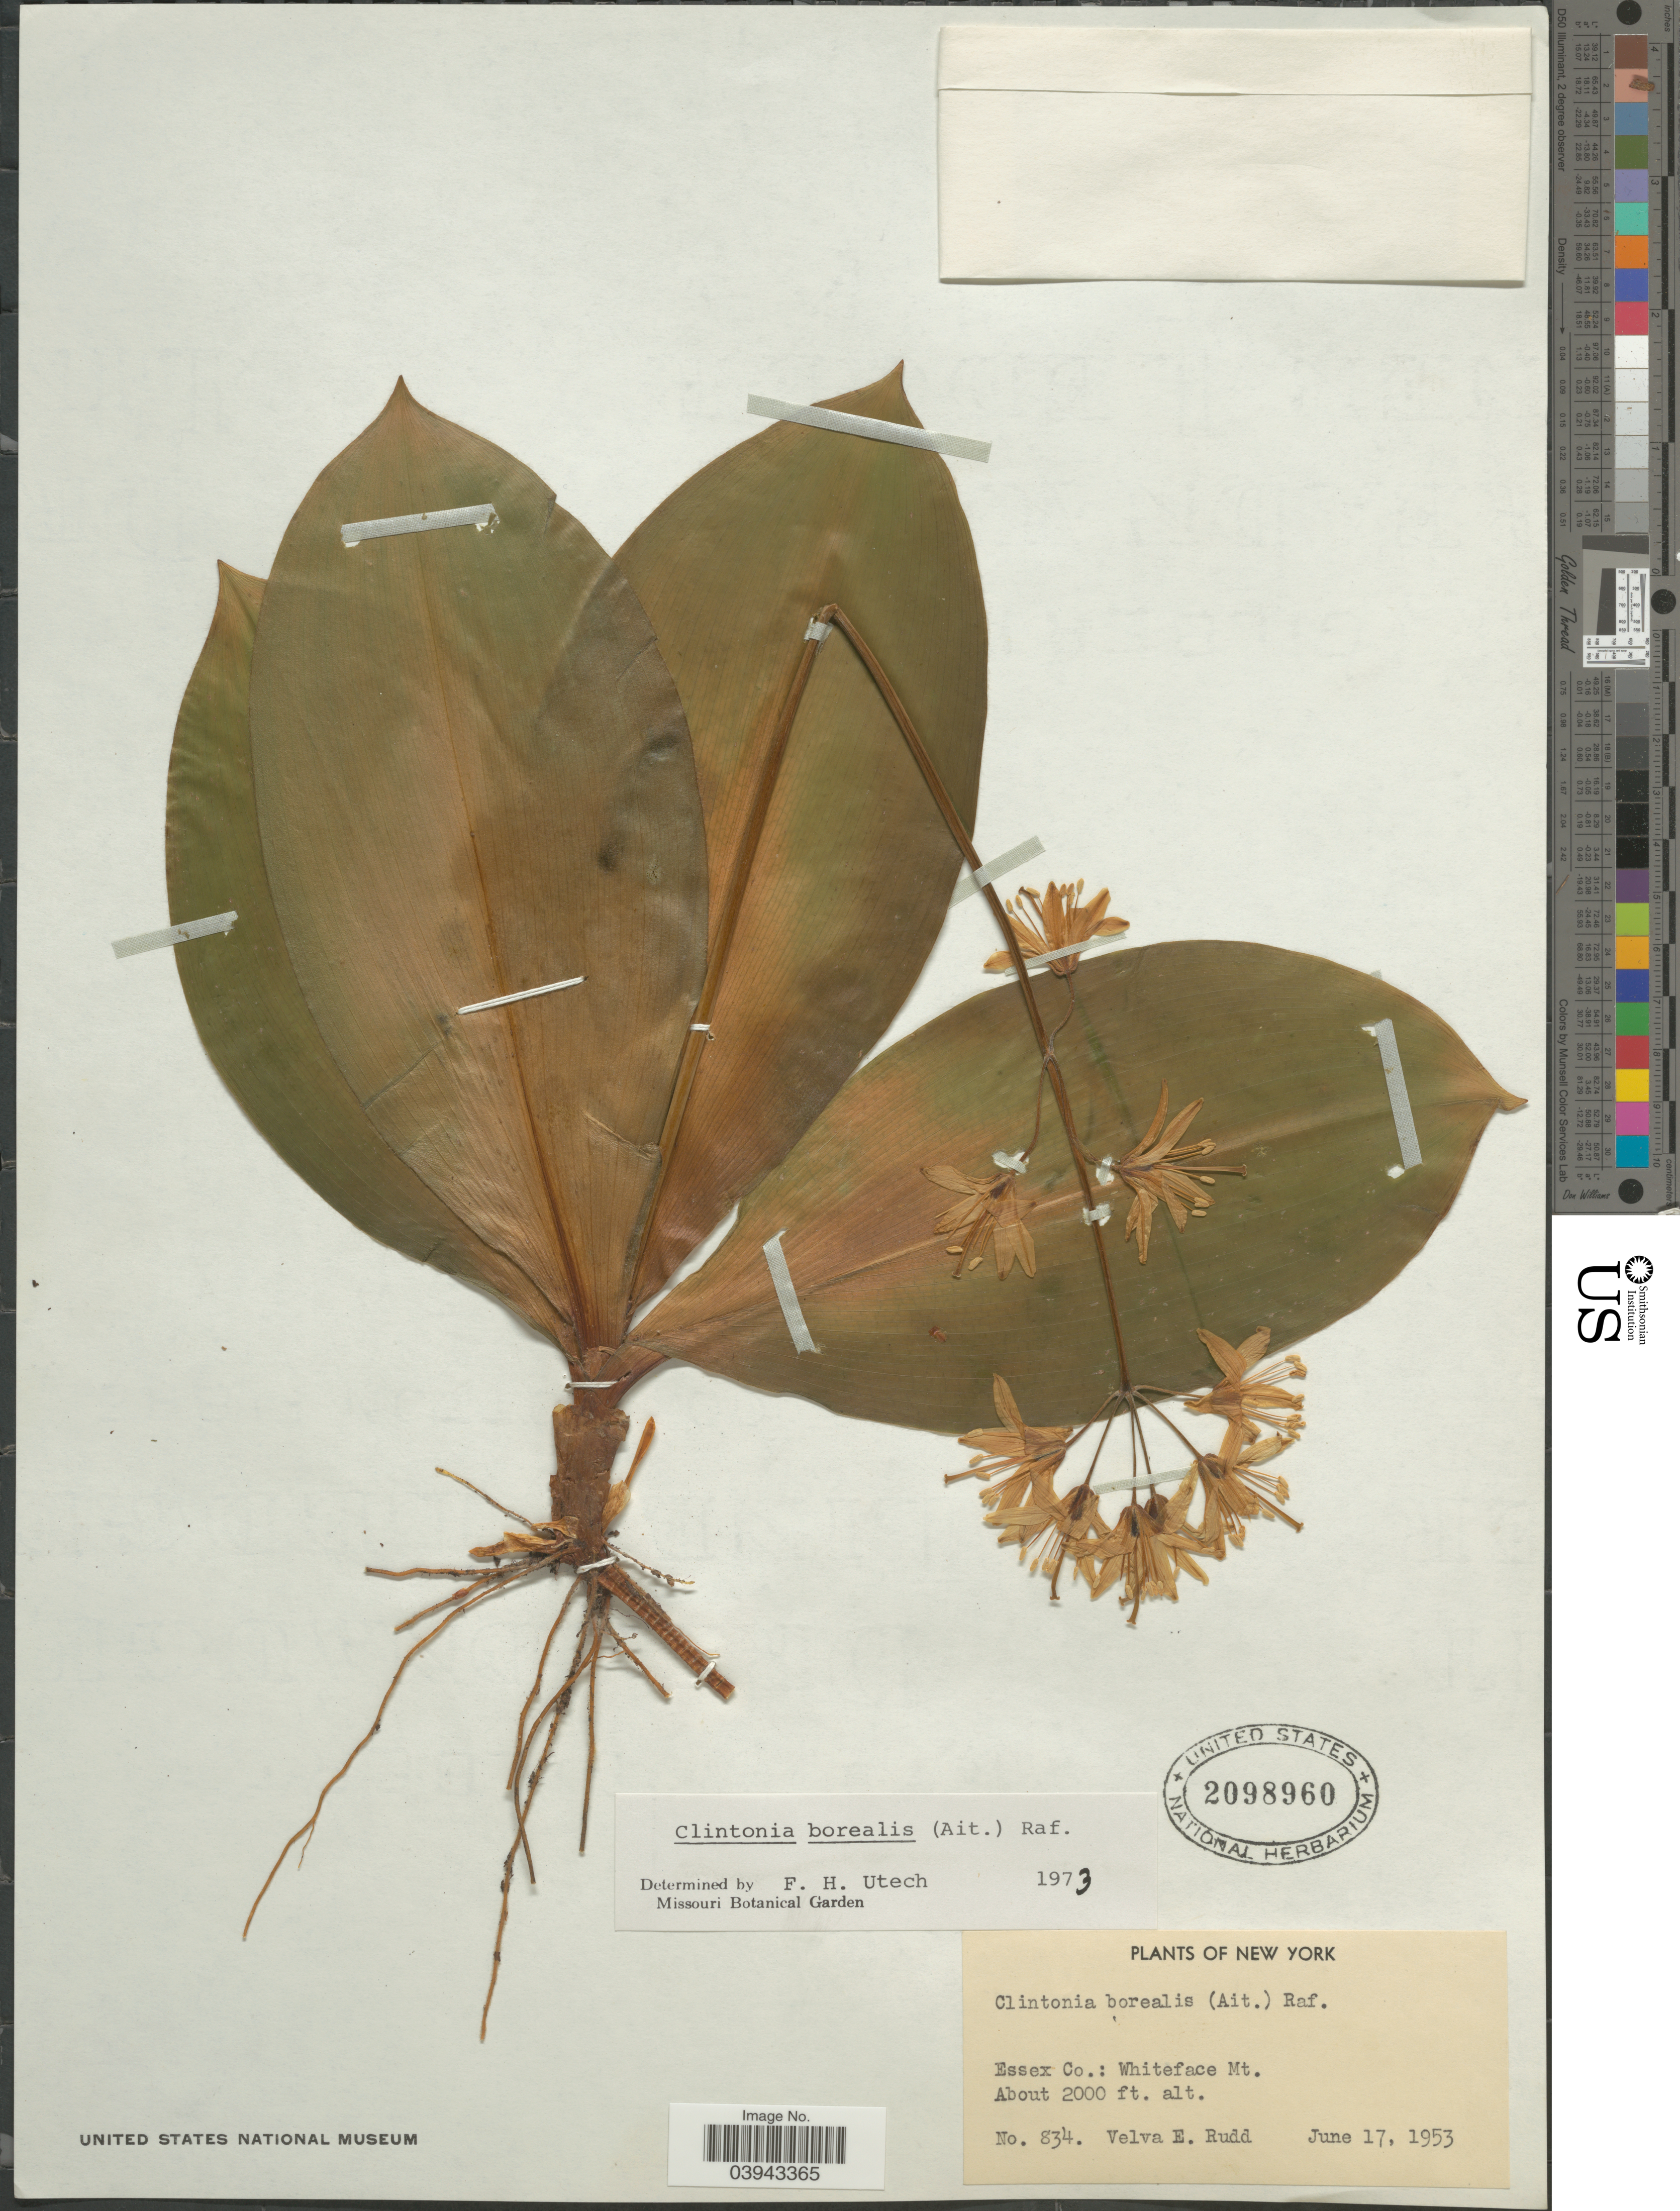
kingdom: Plantae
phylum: Tracheophyta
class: Liliopsida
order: Liliales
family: Liliaceae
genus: Clintonia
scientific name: Clintonia borealis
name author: (Aiton) Raf.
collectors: V. E. Rudd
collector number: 834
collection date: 1953-06-17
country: United States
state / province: New York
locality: Essex Co.: Whiteface Mt.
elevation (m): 610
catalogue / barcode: US 2098960